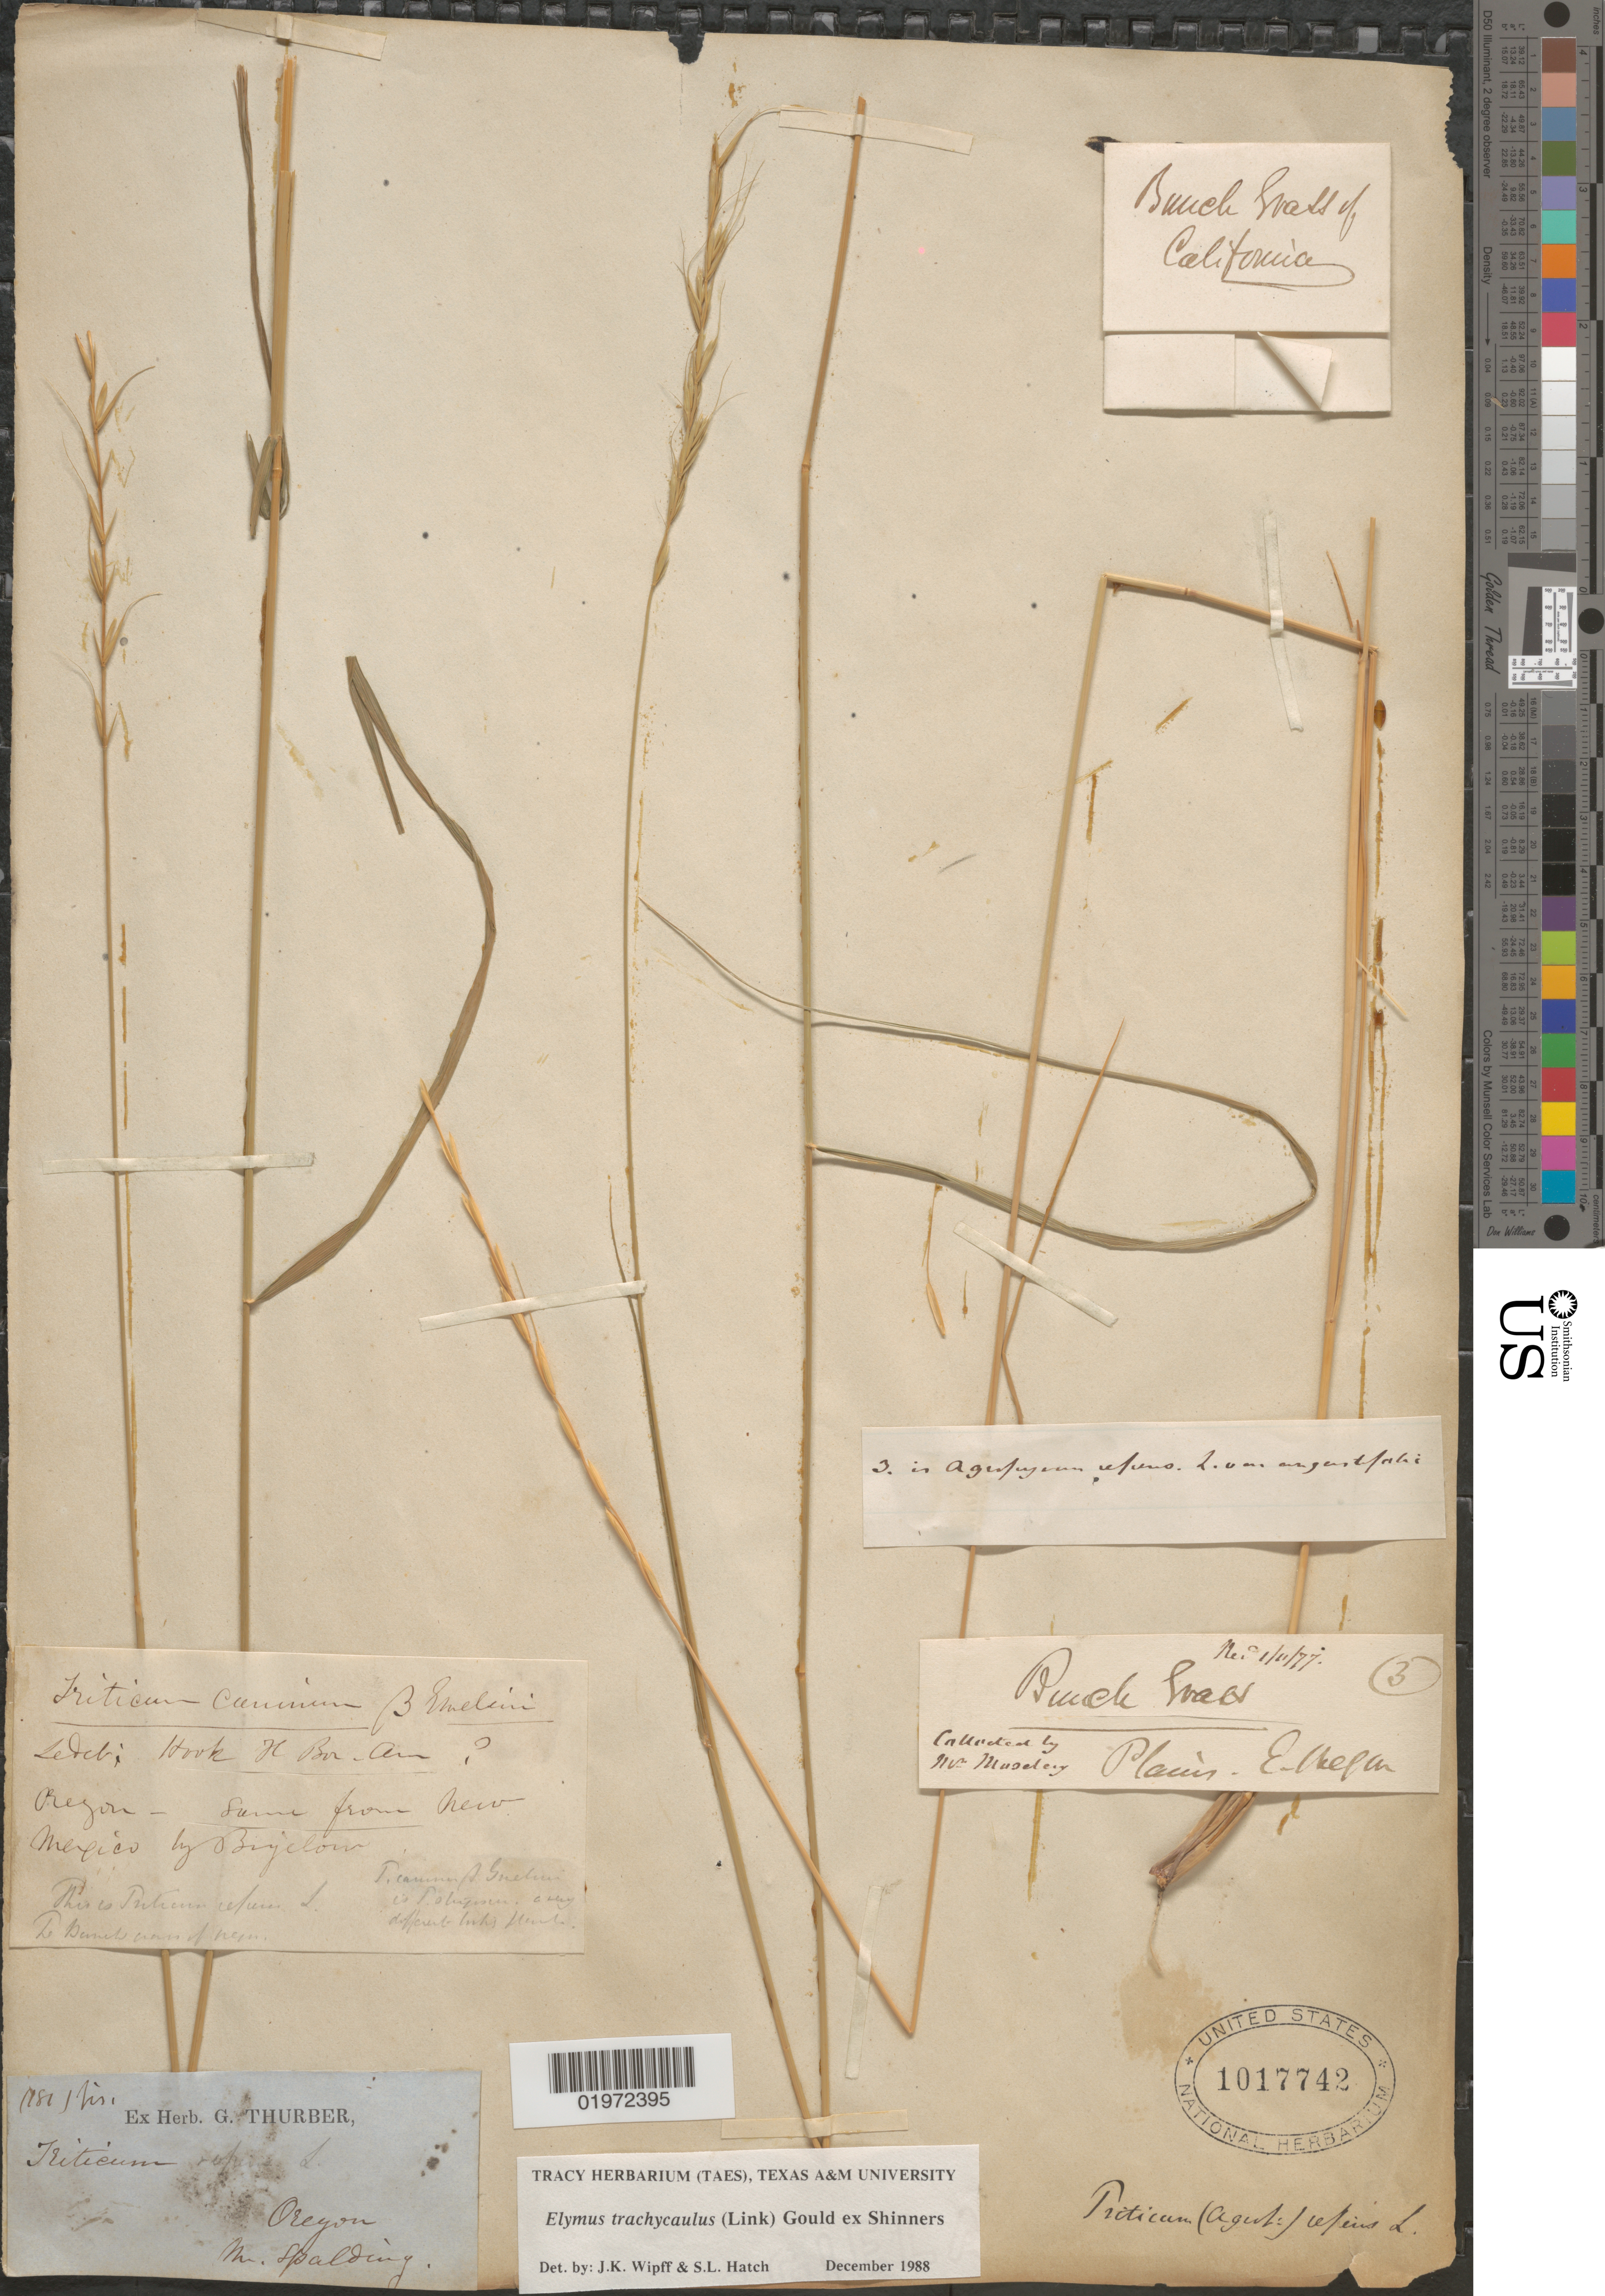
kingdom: Plantae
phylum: Tracheophyta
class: Liliopsida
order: Poales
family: Poaceae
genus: Elymus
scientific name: Elymus trachycaulus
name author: (Link) Gould ex Shinners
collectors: Spalding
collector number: (181)bis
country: United States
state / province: Oregon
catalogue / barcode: US 1017742